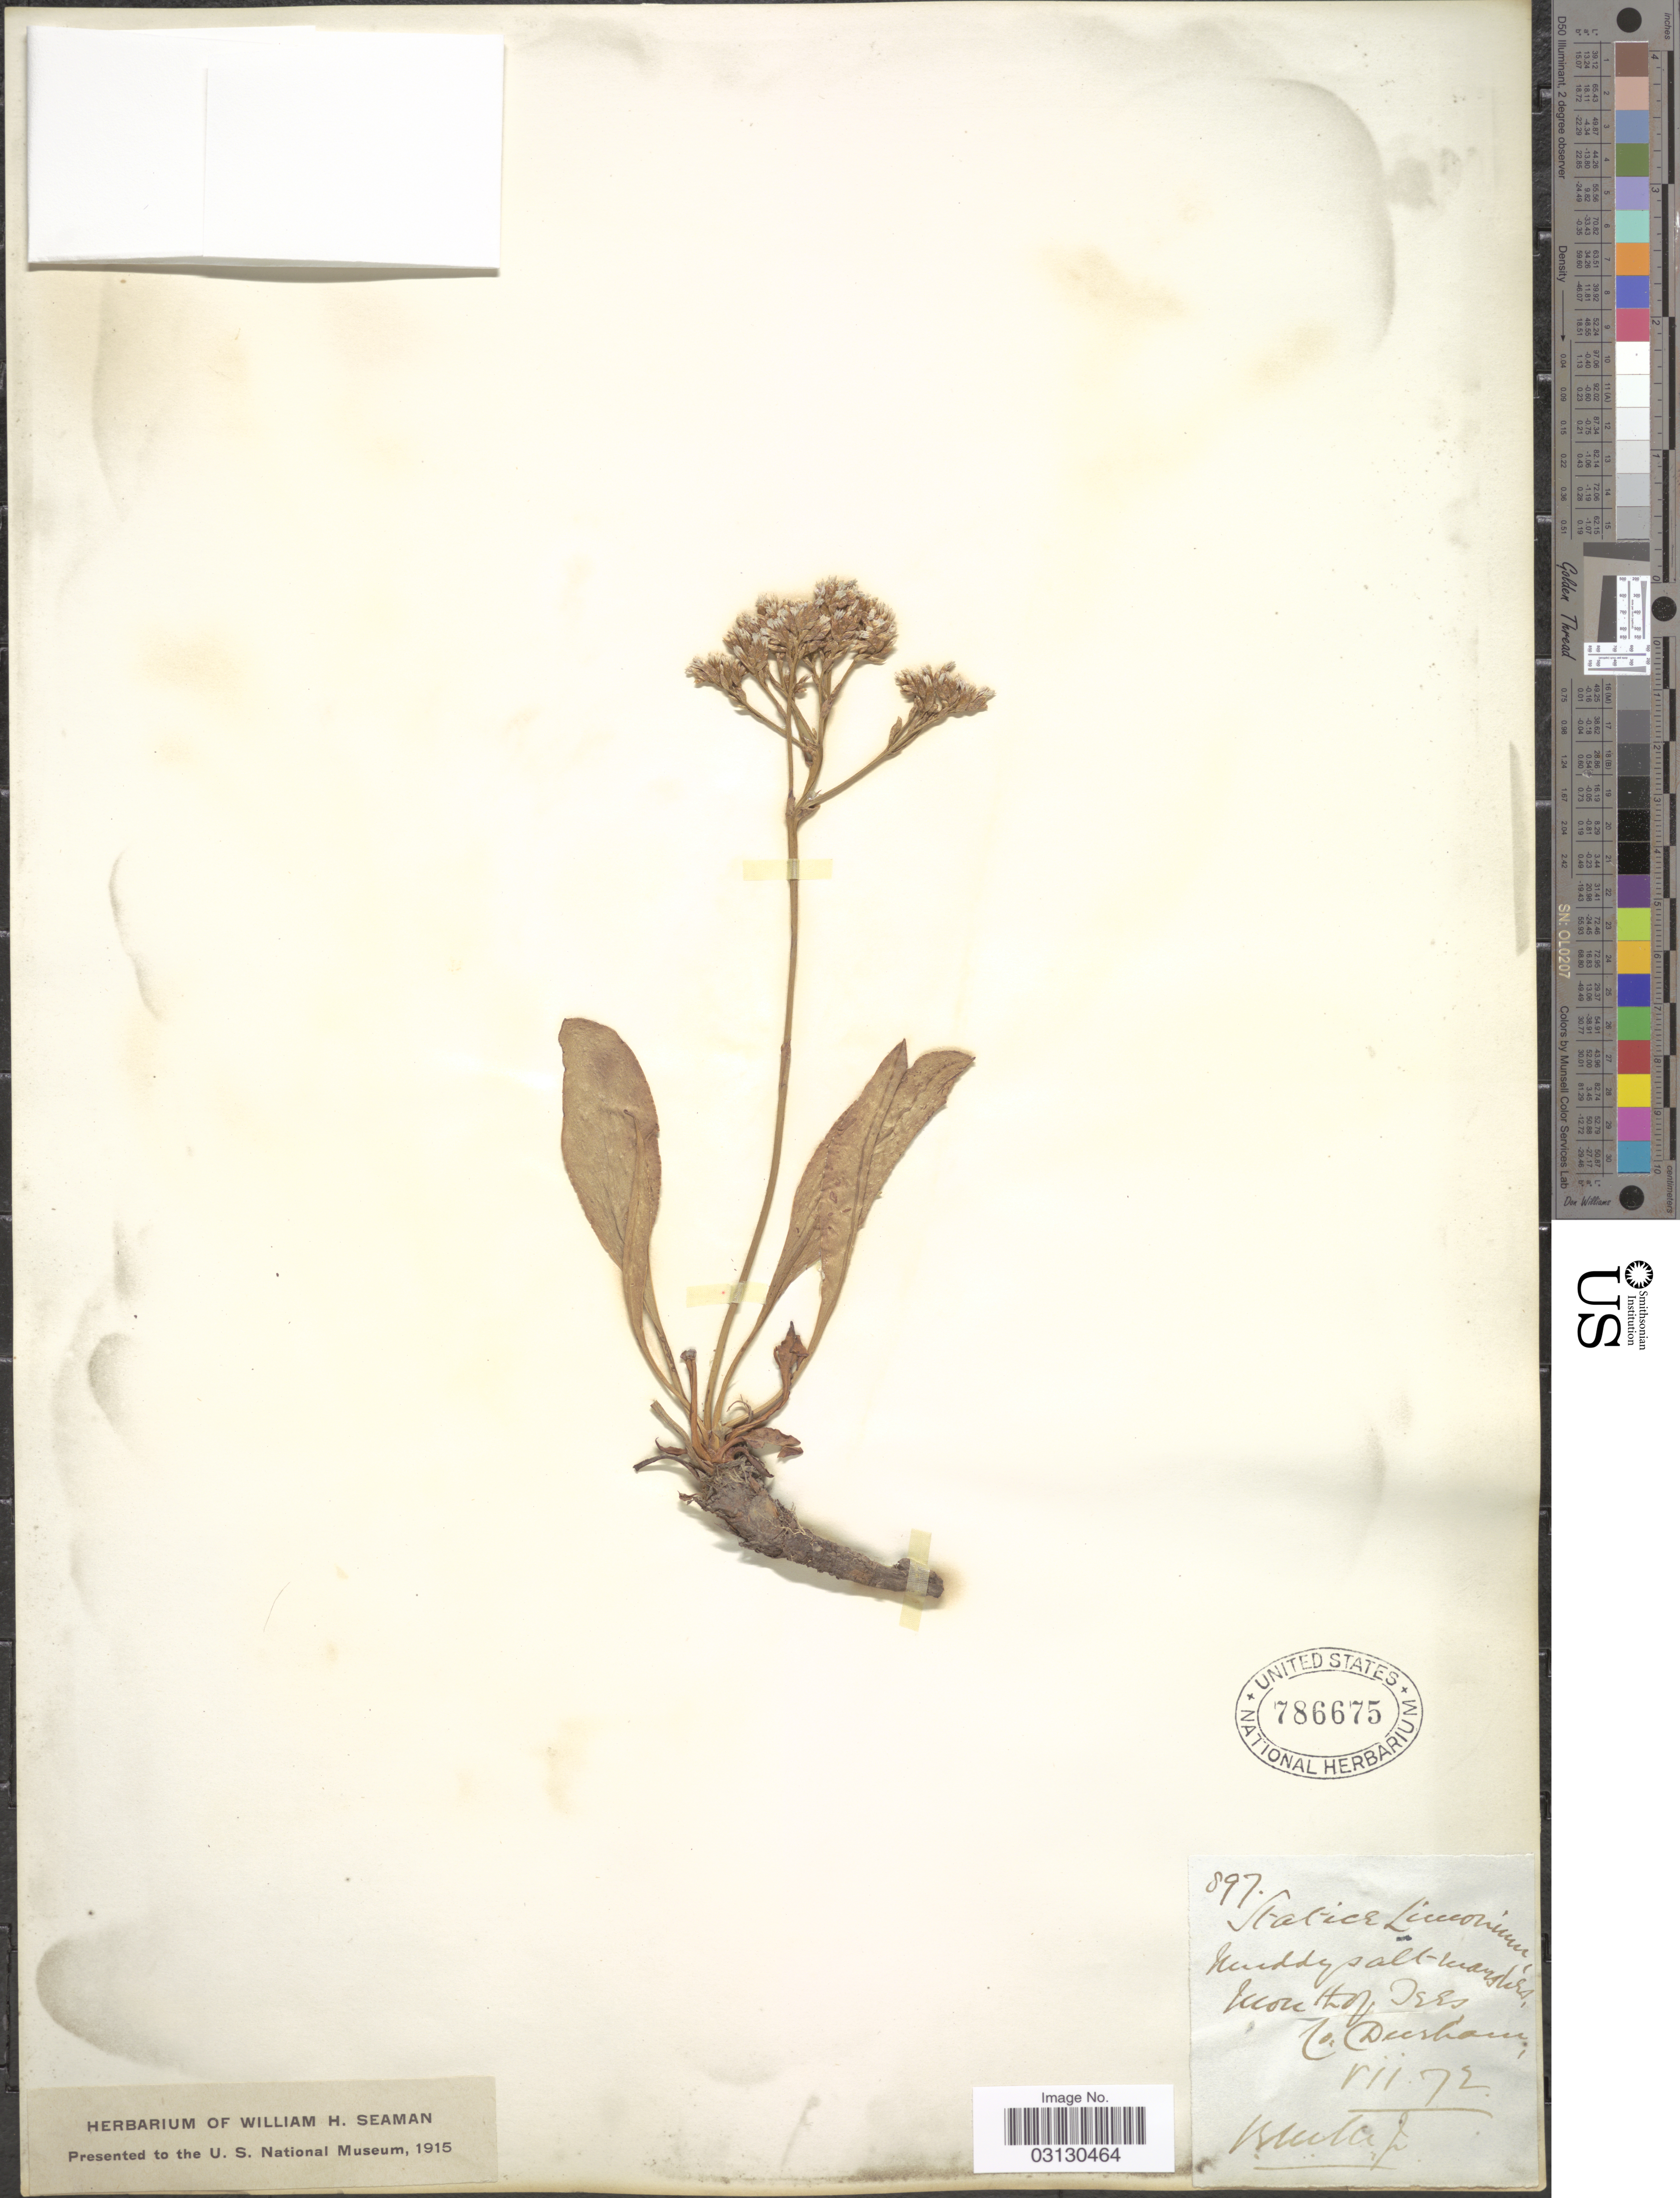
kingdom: Plantae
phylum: Tracheophyta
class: Magnoliopsida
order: Caryophyllales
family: Plumbaginaceae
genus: Limonium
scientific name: Limonium limonium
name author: (L.) A.Lyons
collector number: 897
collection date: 1872-07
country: United Kingdom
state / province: England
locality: More Hop Tees Co. Durham.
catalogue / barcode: US 786675